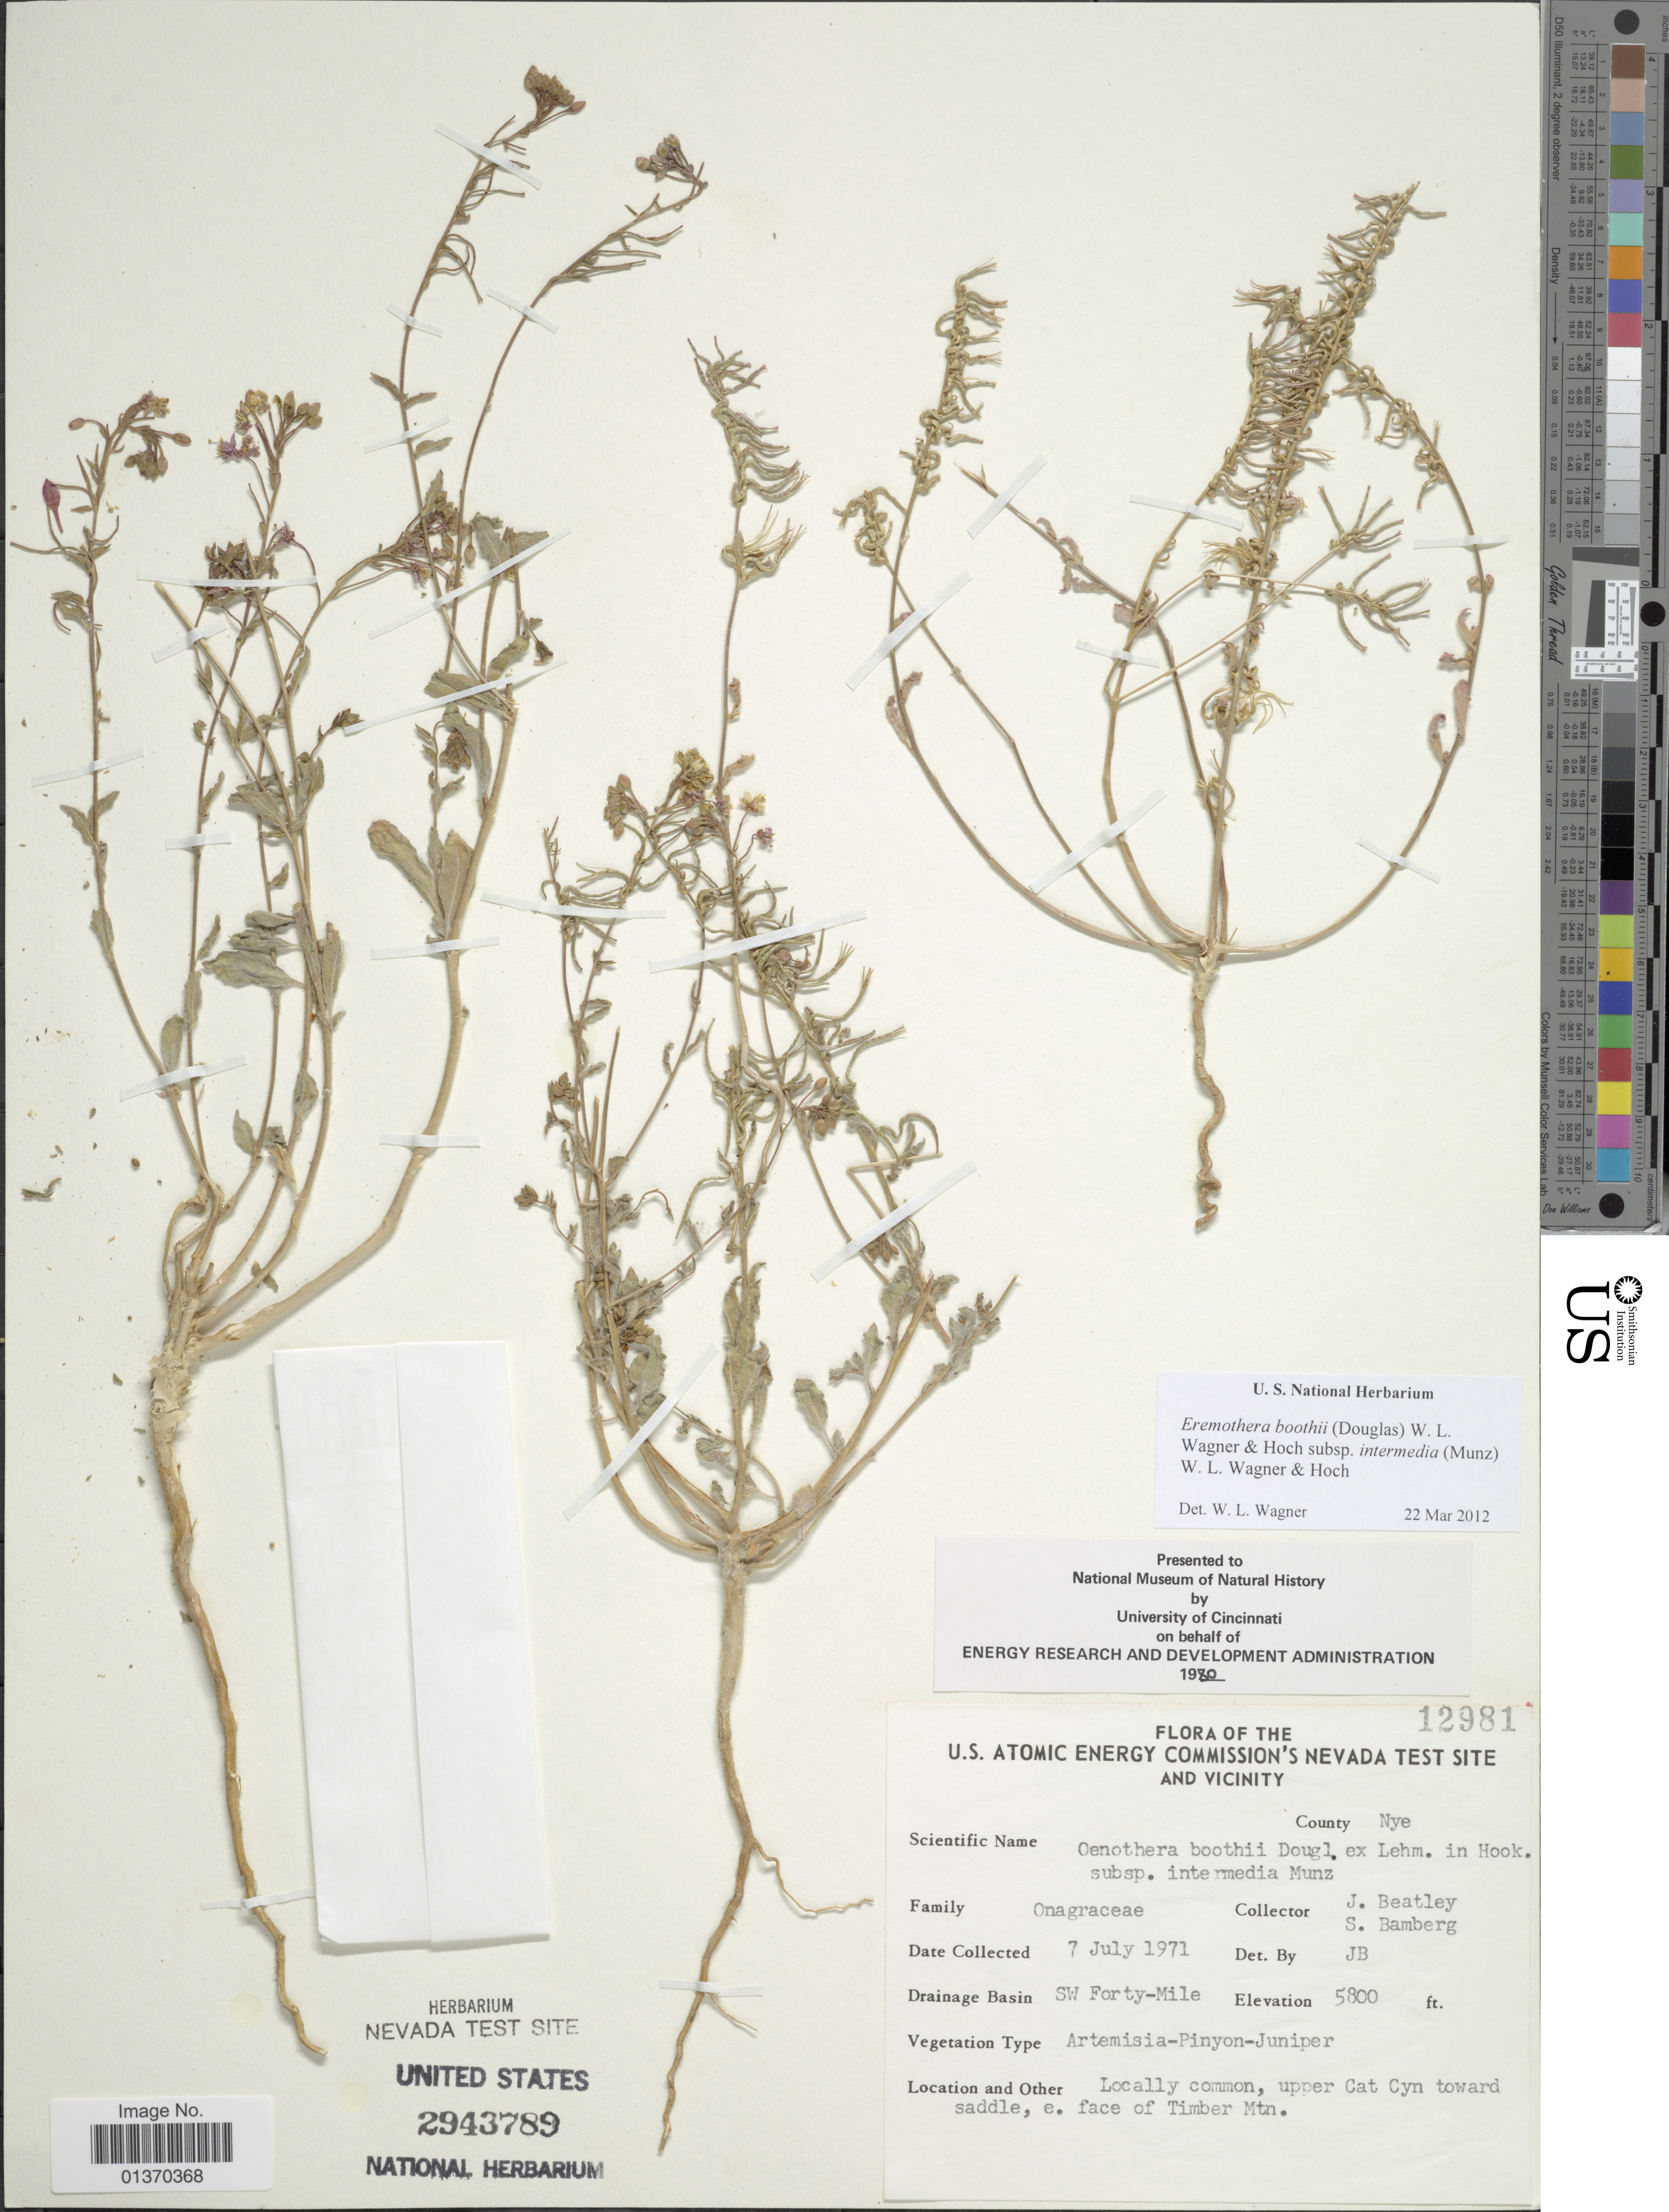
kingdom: Plantae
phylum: Tracheophyta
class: Magnoliopsida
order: Myrtales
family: Onagraceae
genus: Eremothera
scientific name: Eremothera boothii subsp. intermedia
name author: (Munz) W.L. Wagner & Hoch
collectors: J. C. Beatley & S. Bamberg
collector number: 12981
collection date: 1971-07-07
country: United States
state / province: Nevada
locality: U. S. Atomic Energy Commission's Nevada Test Site and Vicinity, SW Forty-Mile, upper Cat Cyn toward saddle, e. face of Timber Mtn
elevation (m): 1768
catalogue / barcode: US 2943789